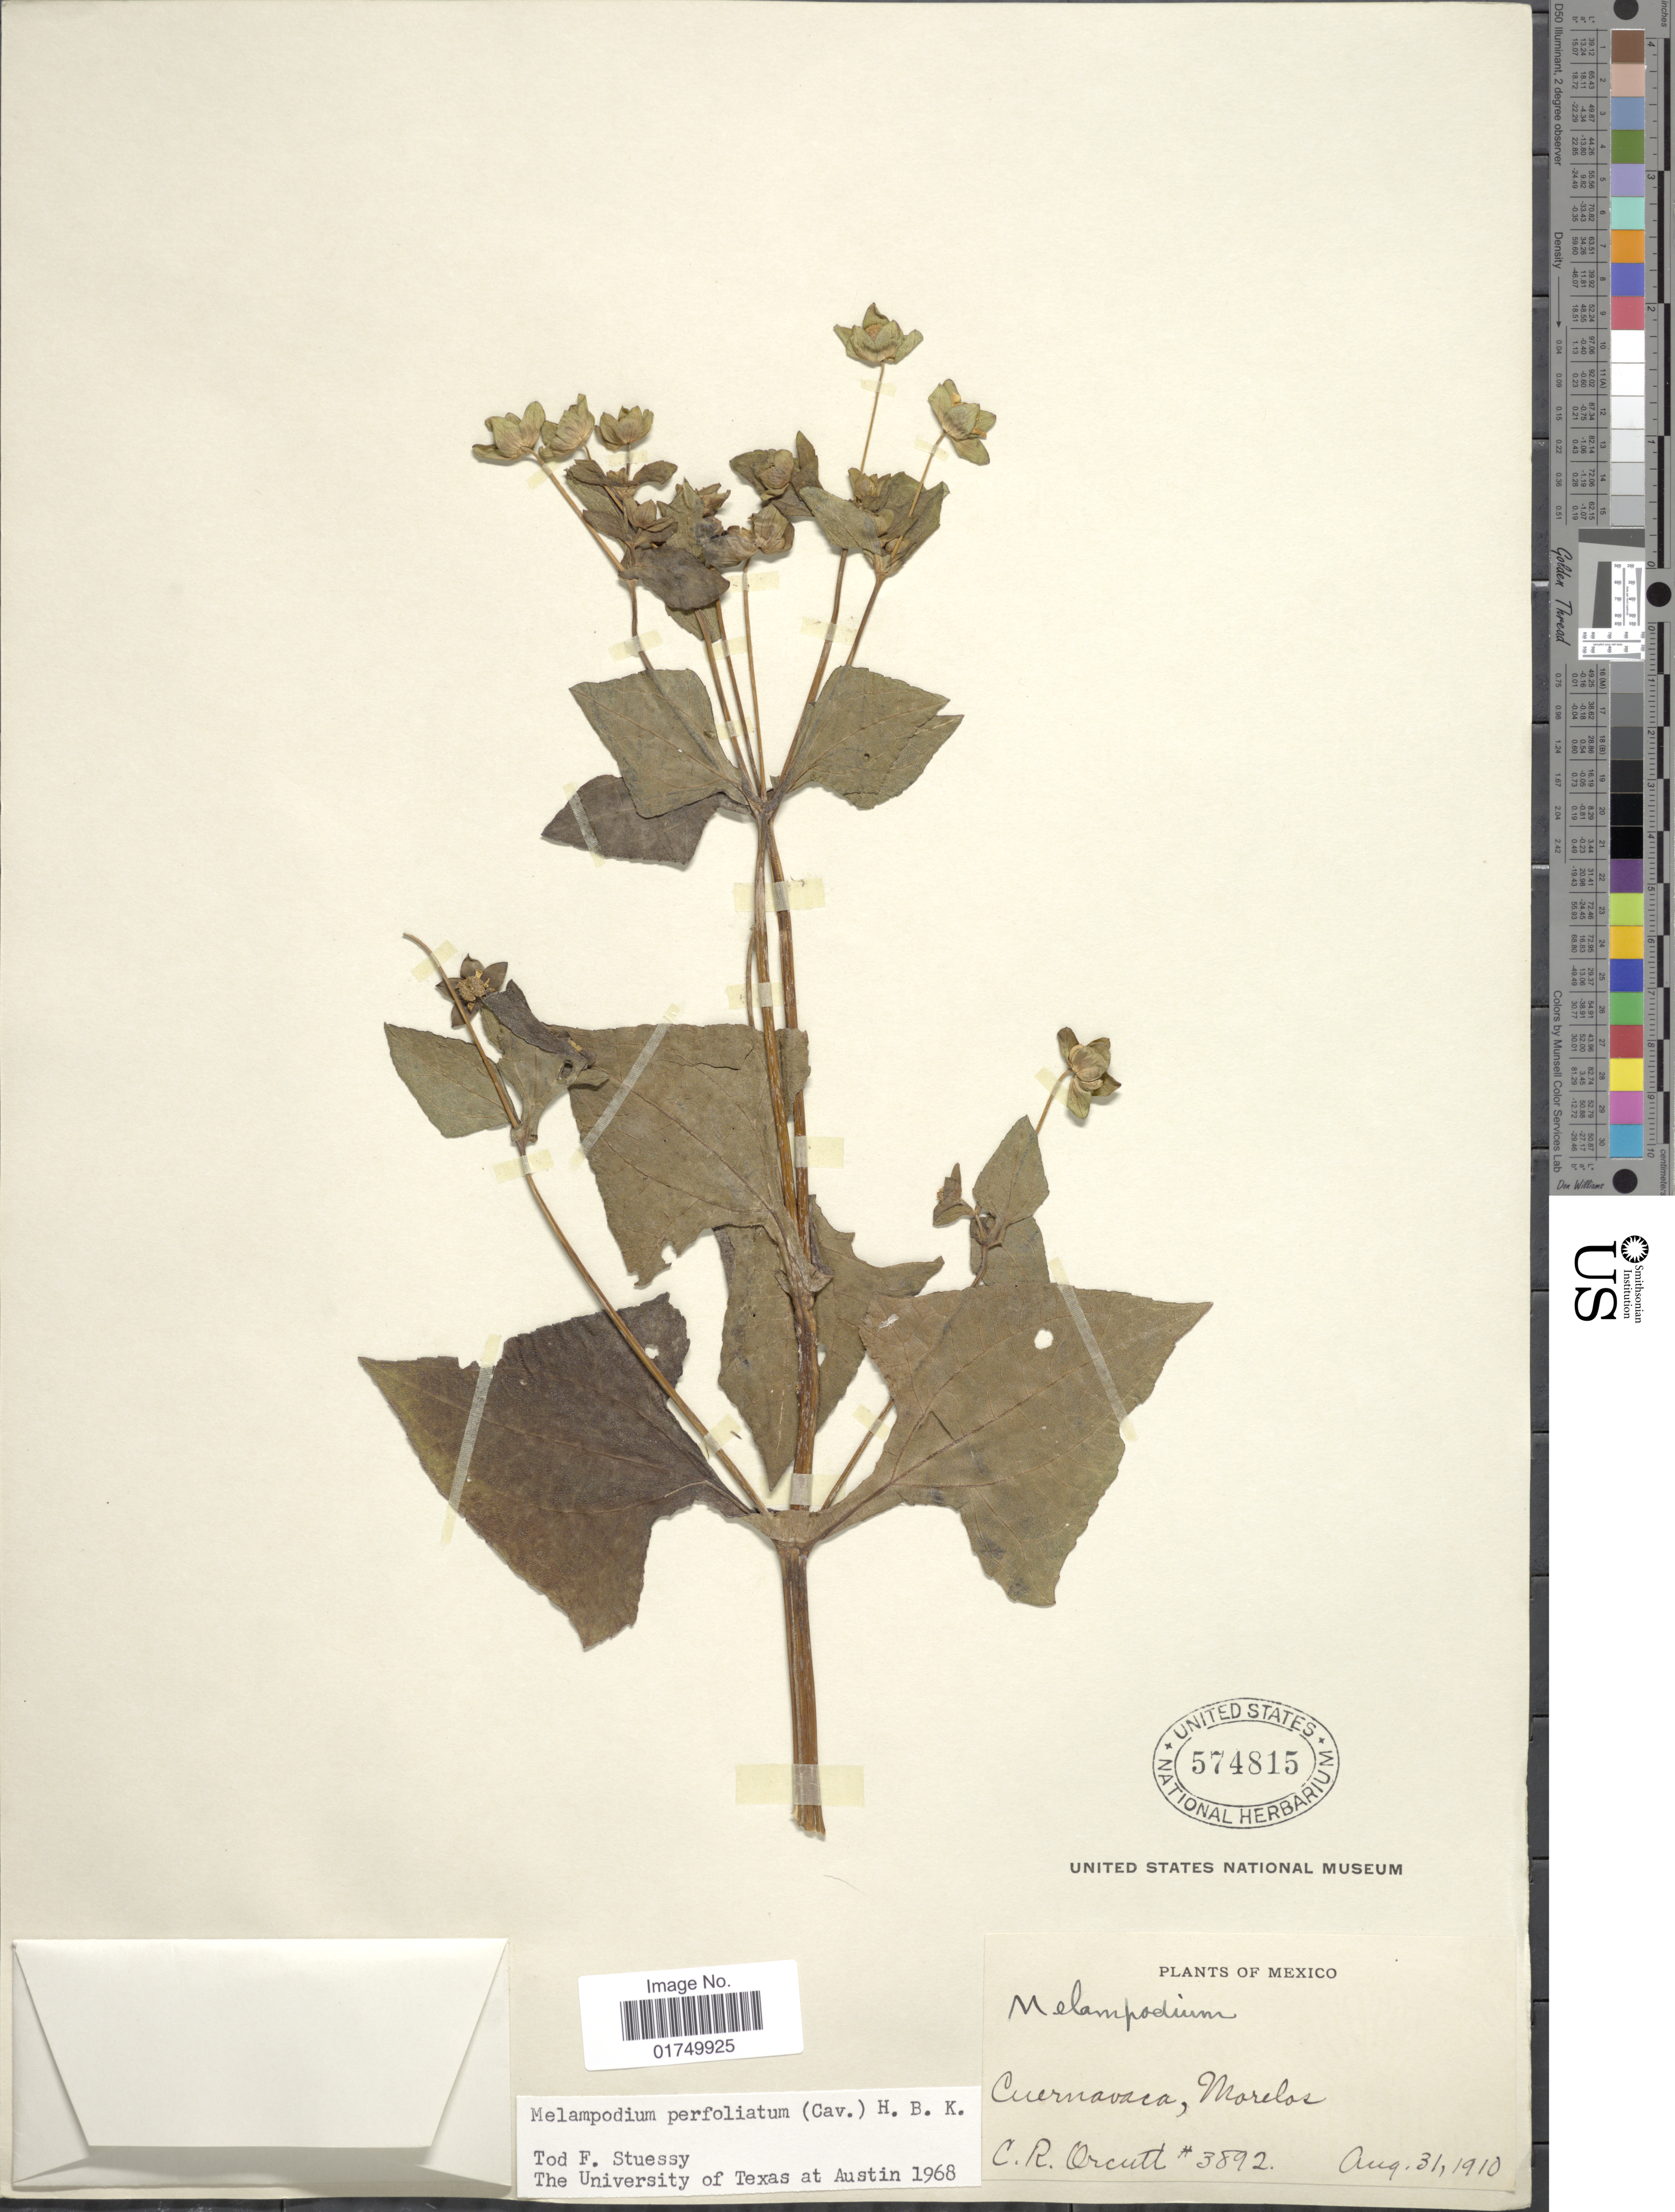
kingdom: Plantae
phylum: Tracheophyta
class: Magnoliopsida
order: Asterales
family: Asteraceae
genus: Melampodium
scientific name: Melampodium perfoliatum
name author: (Cav.) Kunth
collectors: C. R. Orcutt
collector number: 3892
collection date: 1910-08-31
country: Mexico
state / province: Morelos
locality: Cuernavaca, Morelos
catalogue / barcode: US 574815